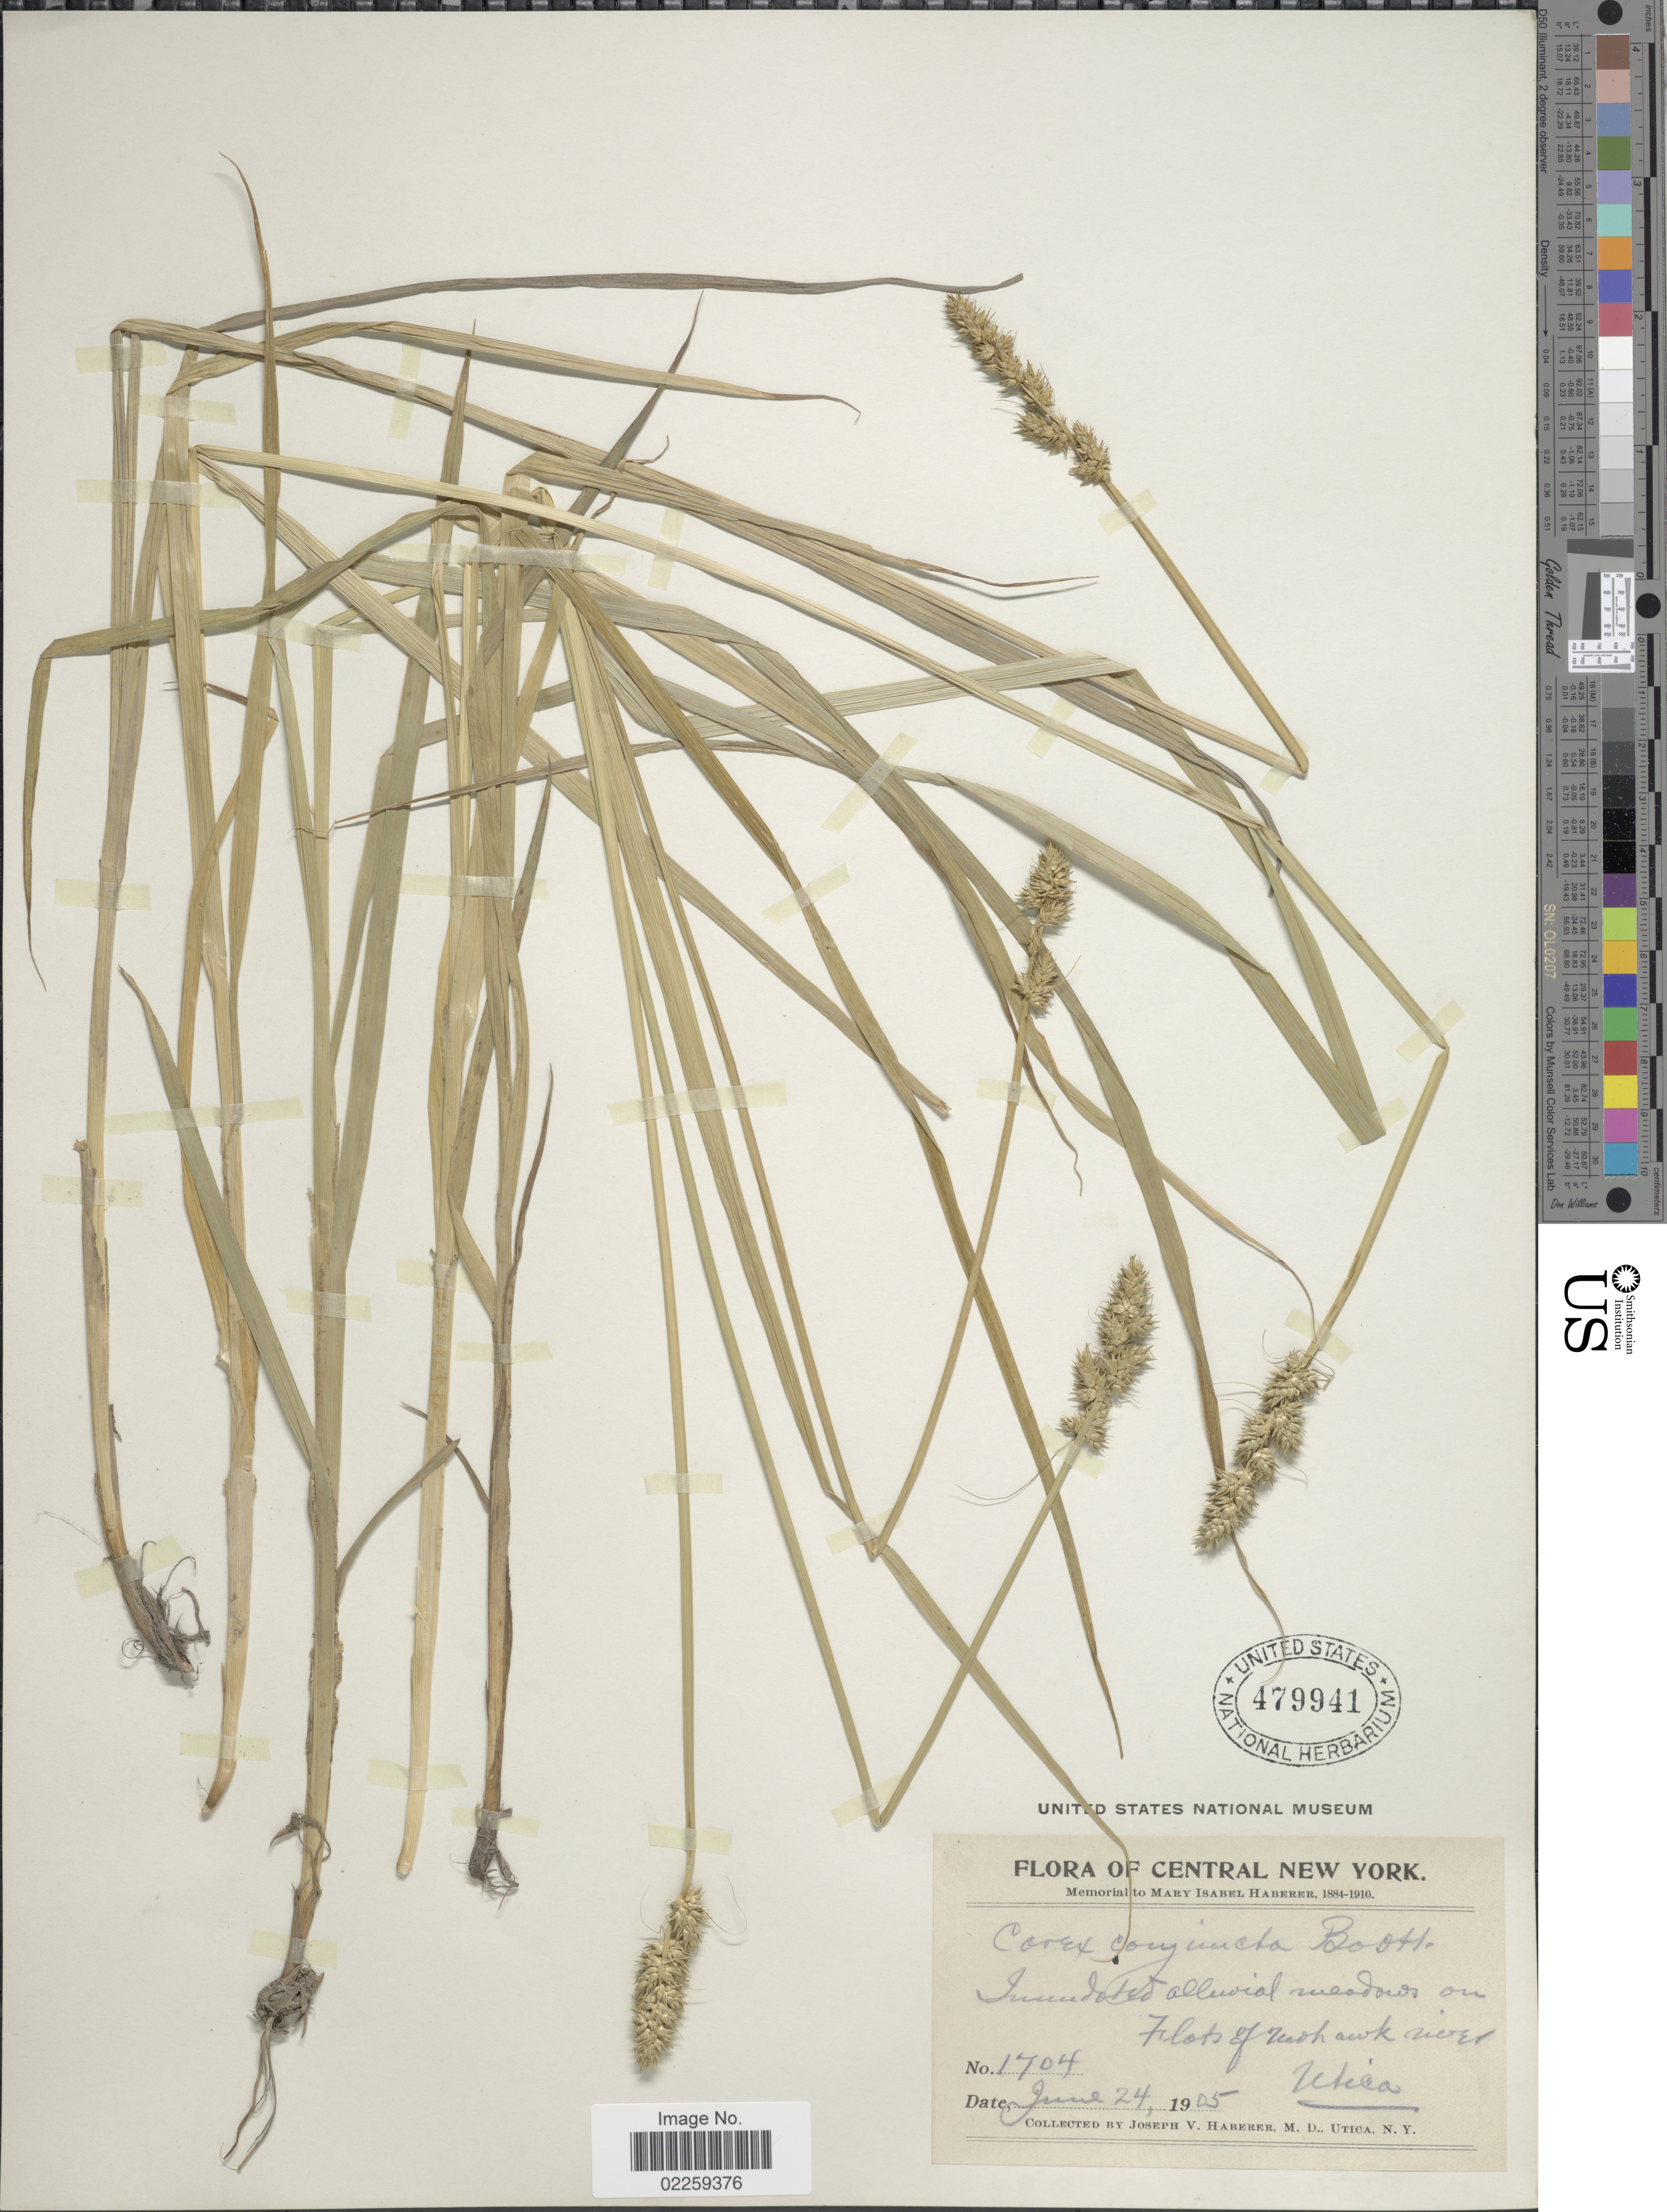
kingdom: Plantae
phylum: Tracheophyta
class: Liliopsida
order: Poales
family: Cyperaceae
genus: Carex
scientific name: Carex conjuncta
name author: Boott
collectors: J. V. Haberer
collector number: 1704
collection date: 1905-06-24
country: United States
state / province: New York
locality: Central new York, on Flats of Mohawk river Utica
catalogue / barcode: US 479941